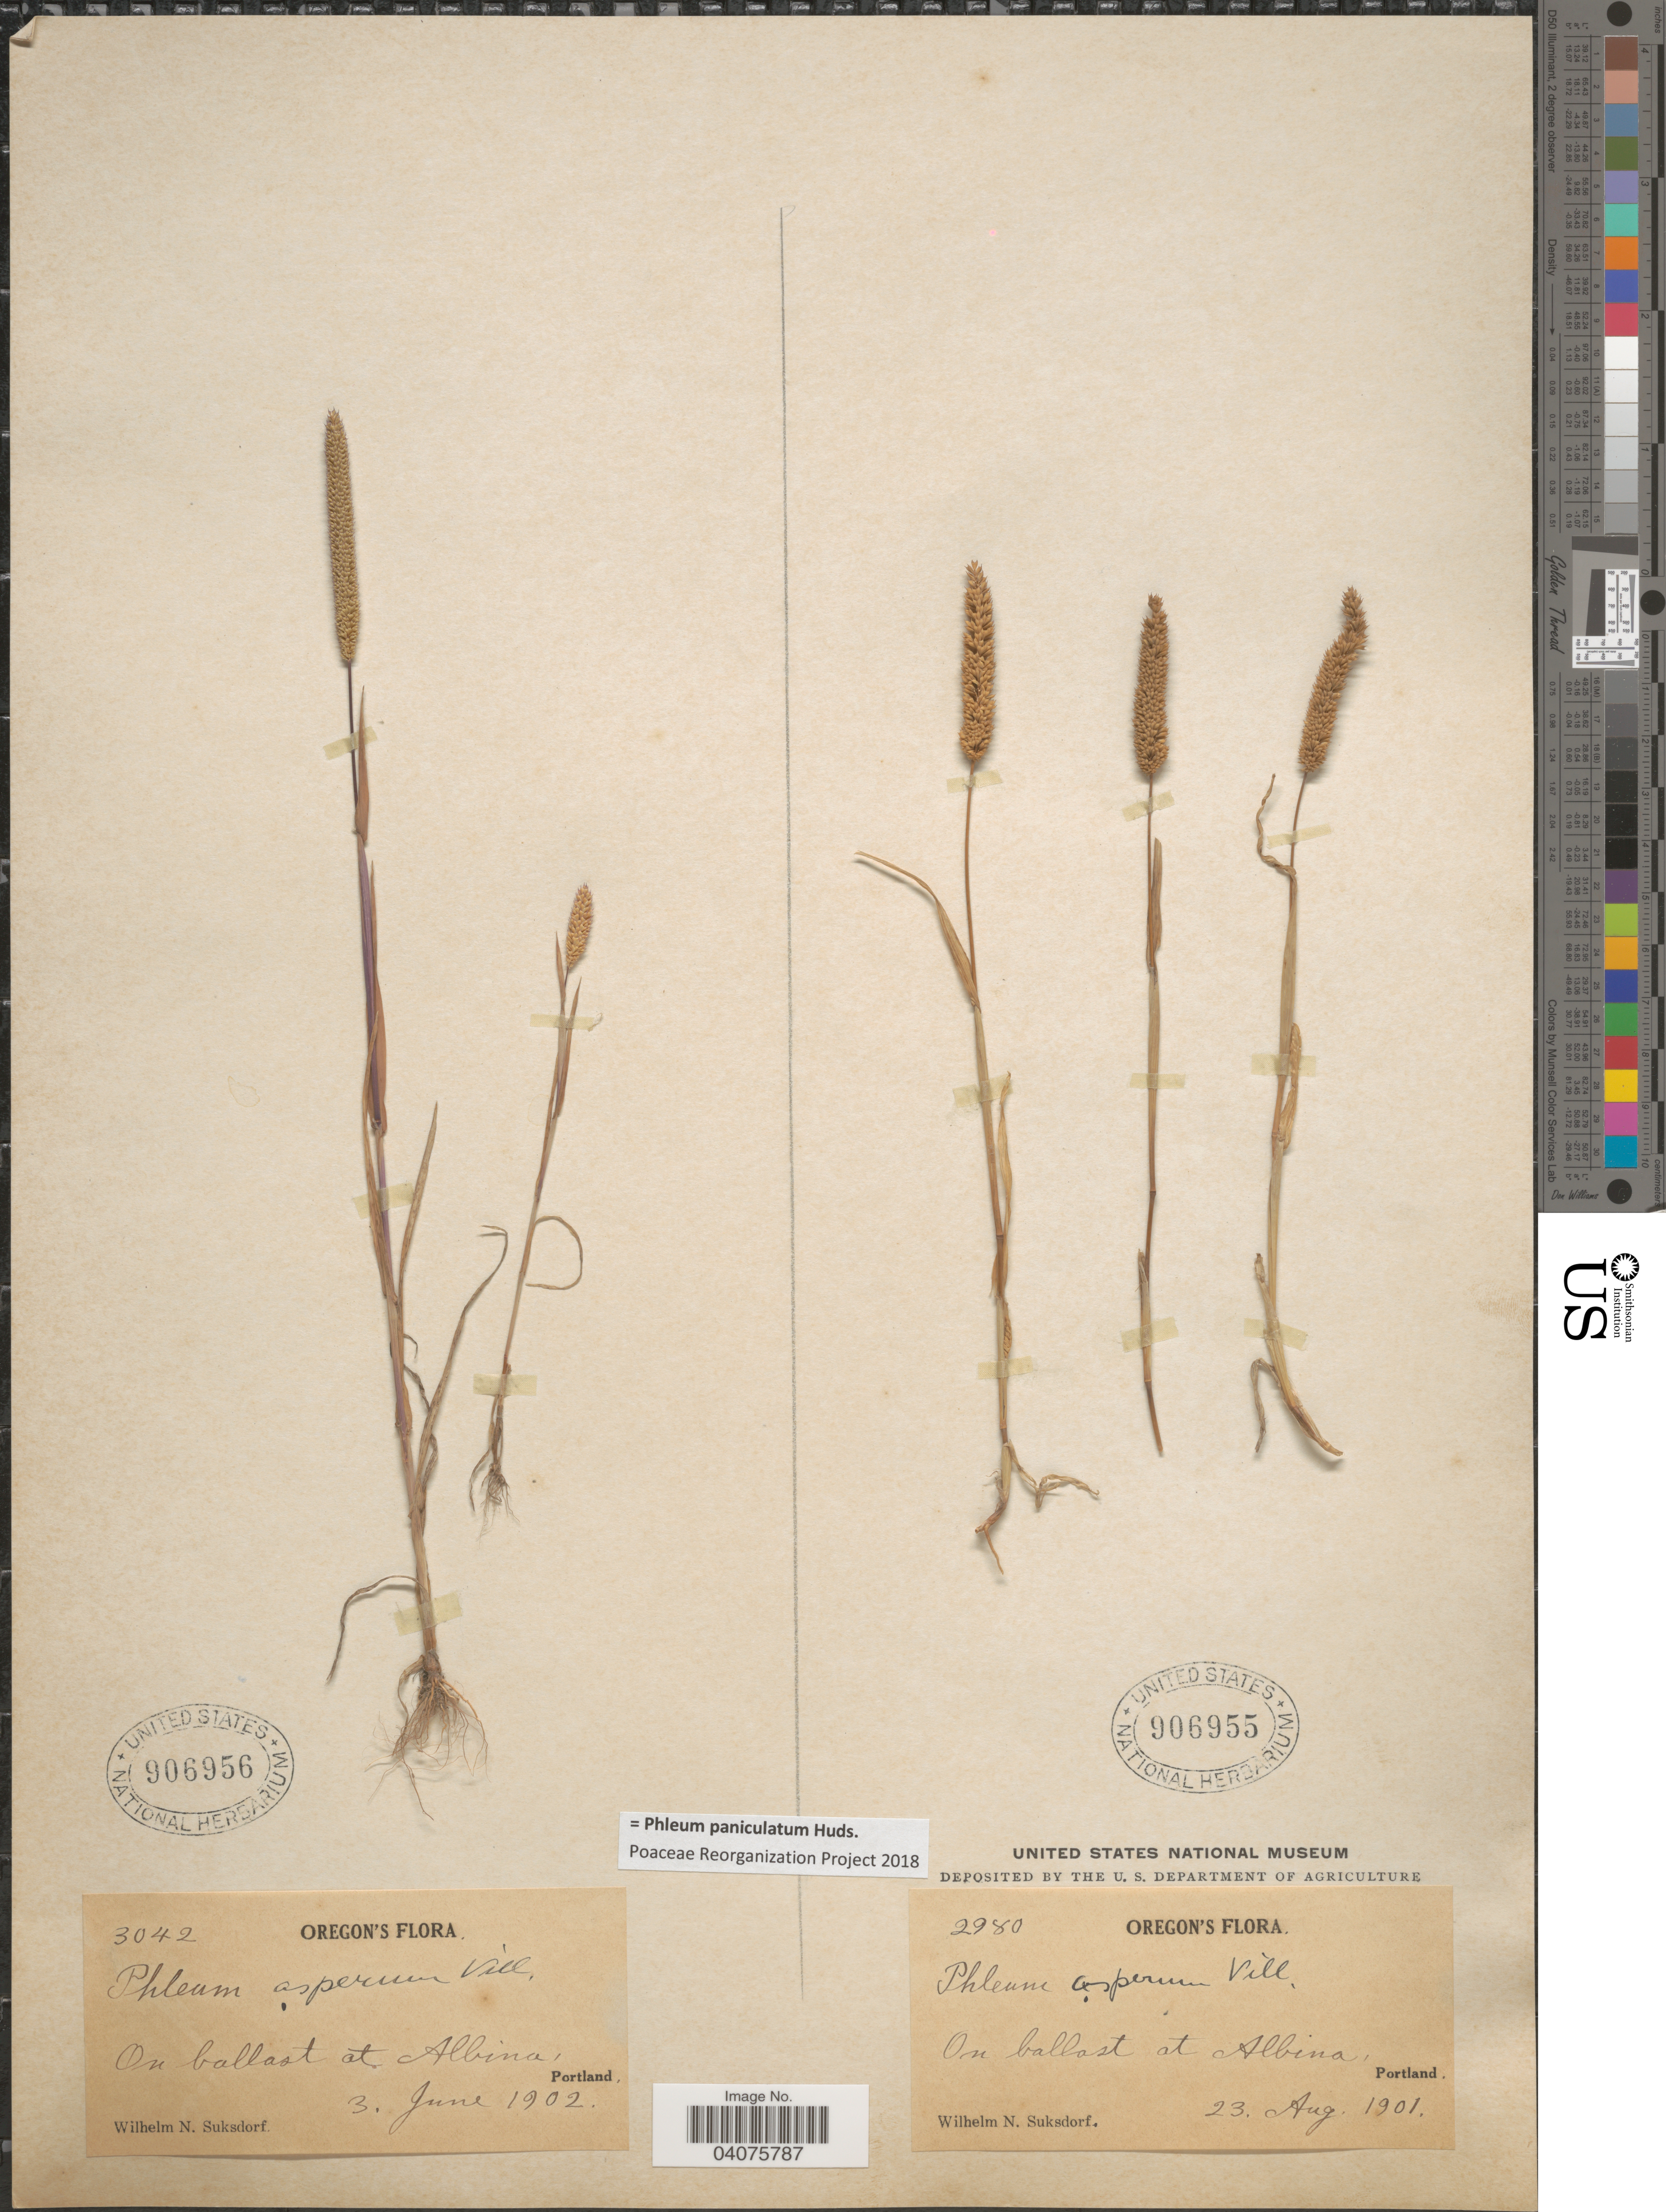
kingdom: Plantae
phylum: Tracheophyta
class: Liliopsida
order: Poales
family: Poaceae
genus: Phleum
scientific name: Phleum paniculatum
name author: Huds.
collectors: W. N. Suksdorf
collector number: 2980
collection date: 1901-08-23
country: United States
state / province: Oregon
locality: On ballast at Albina, Portland.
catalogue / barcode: US 906955